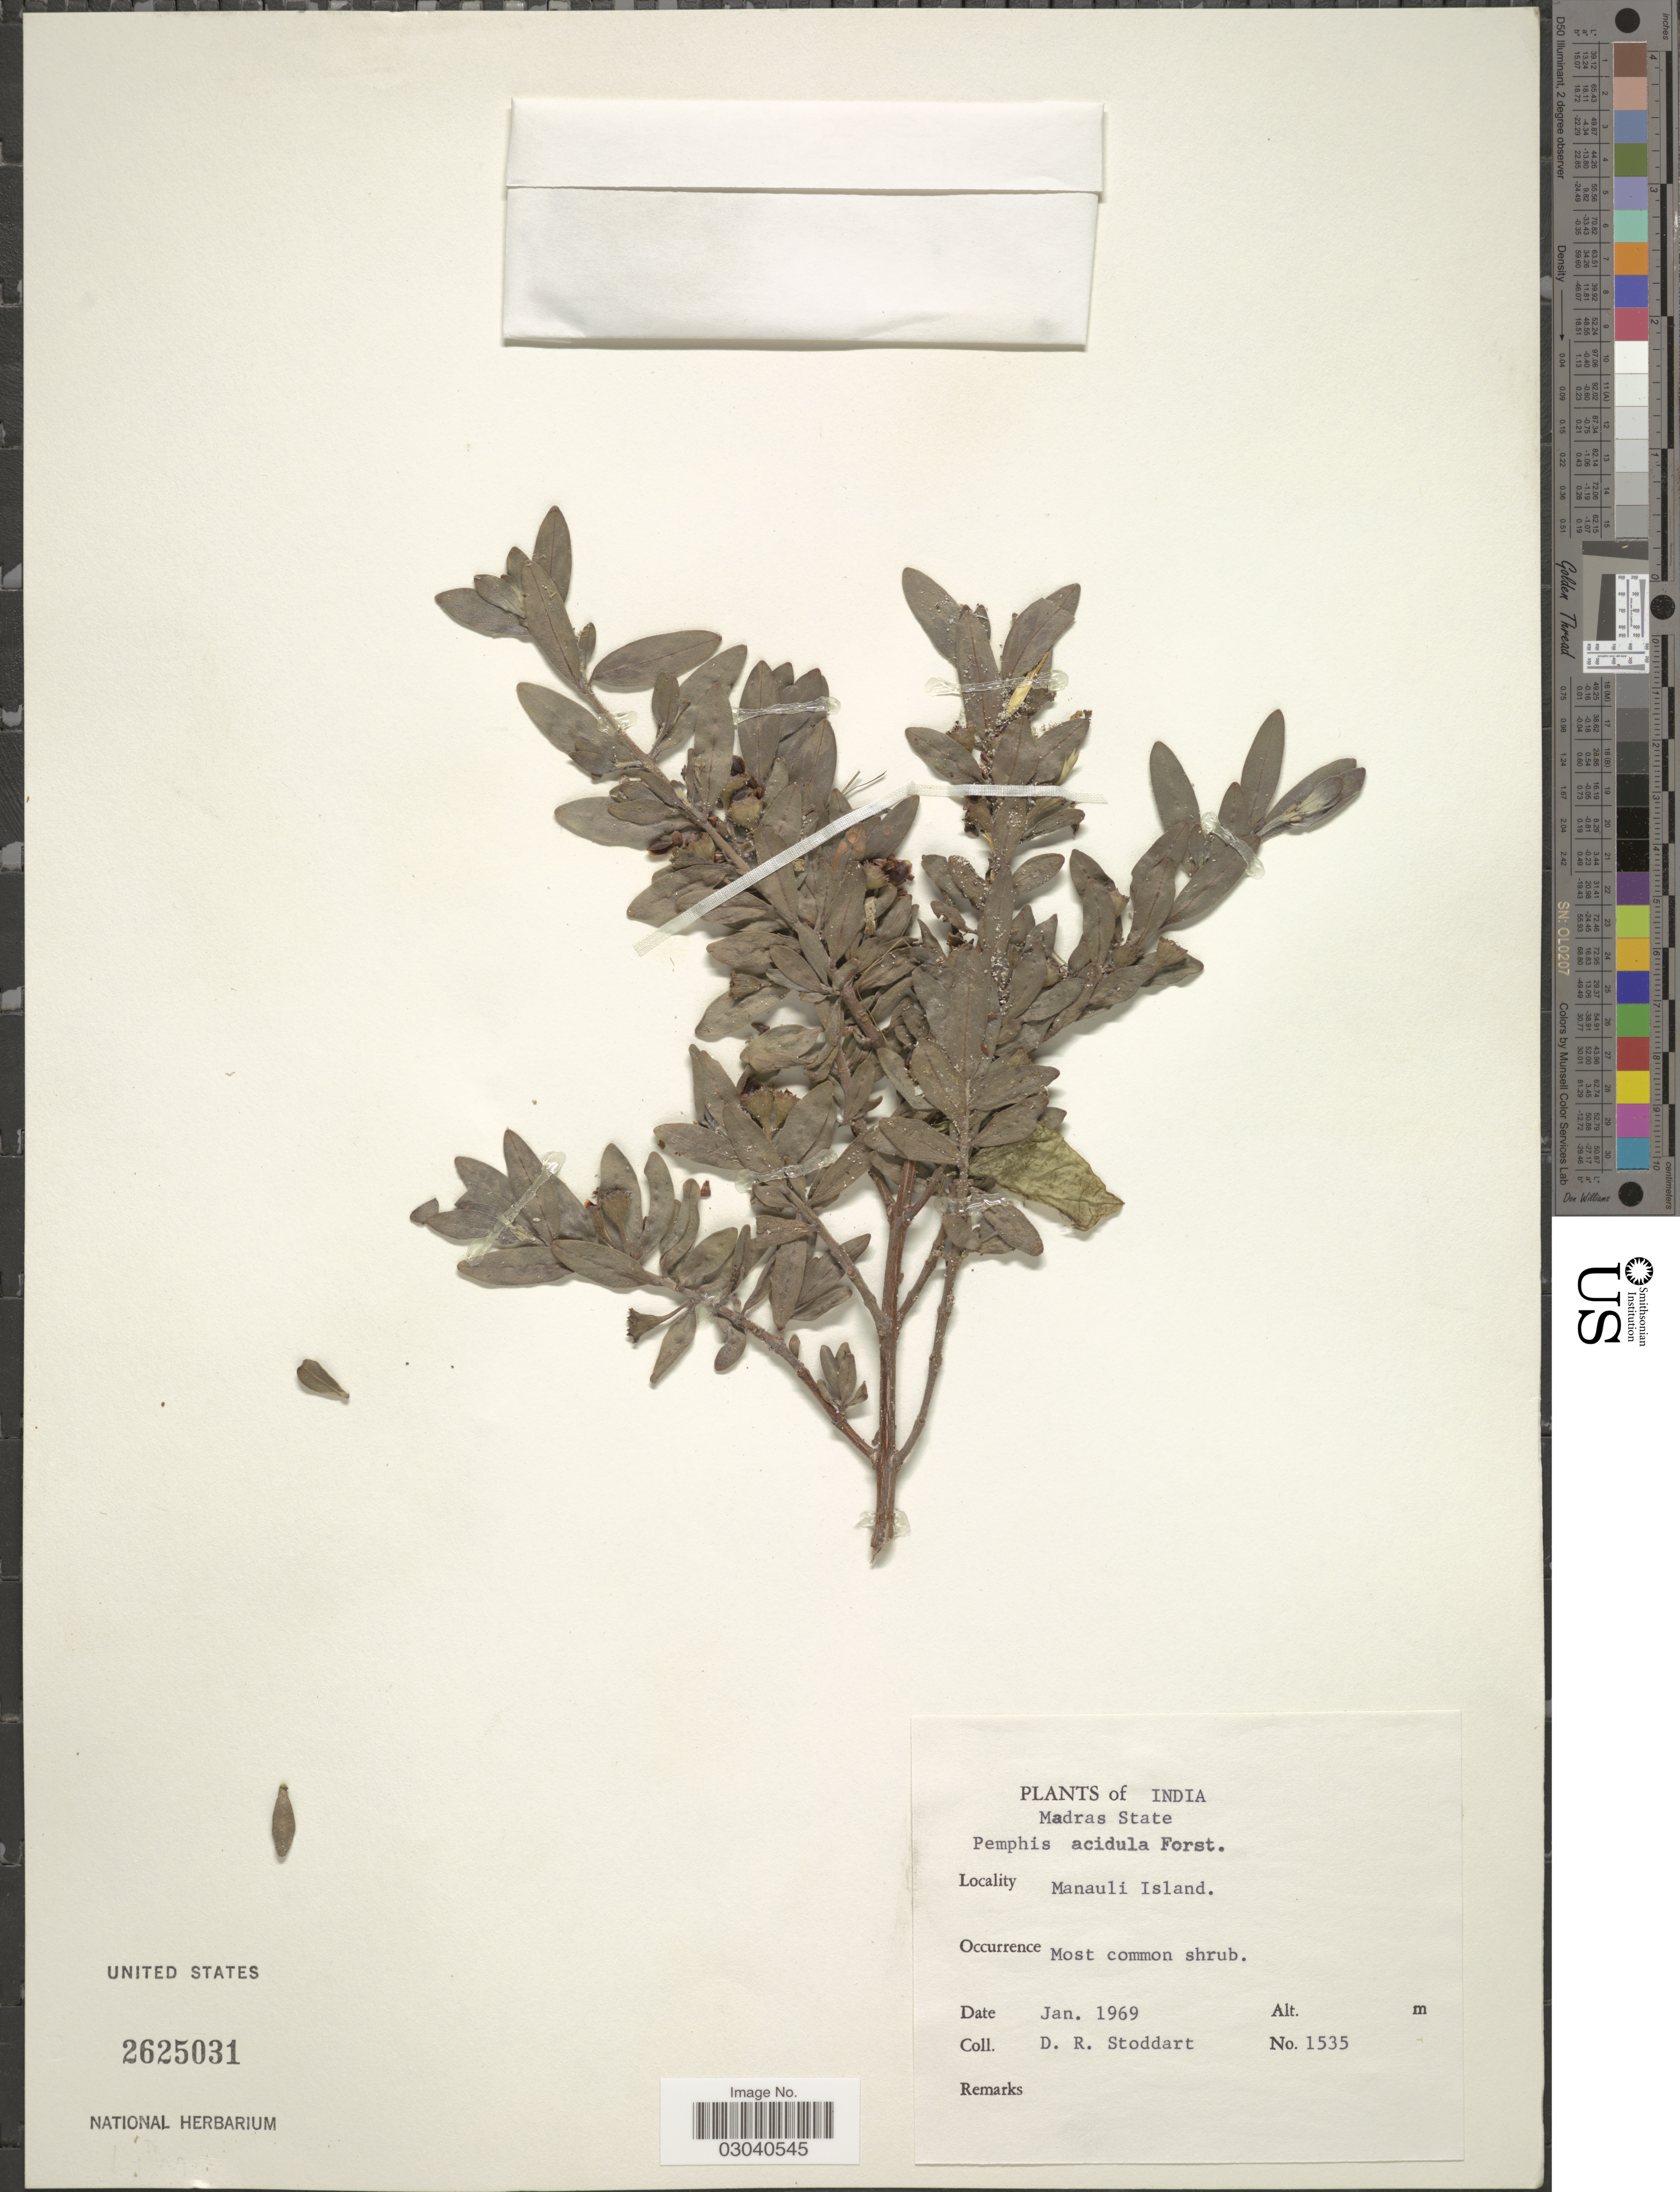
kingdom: Plantae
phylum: Tracheophyta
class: Magnoliopsida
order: Myrtales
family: Lythraceae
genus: Pemphis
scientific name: Pemphis acidula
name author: J.R. Forst. & G. Forst.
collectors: D. R. Stoddart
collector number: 1535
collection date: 1969-01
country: India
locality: Madras State. Manauli Island.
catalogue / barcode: US 2625031